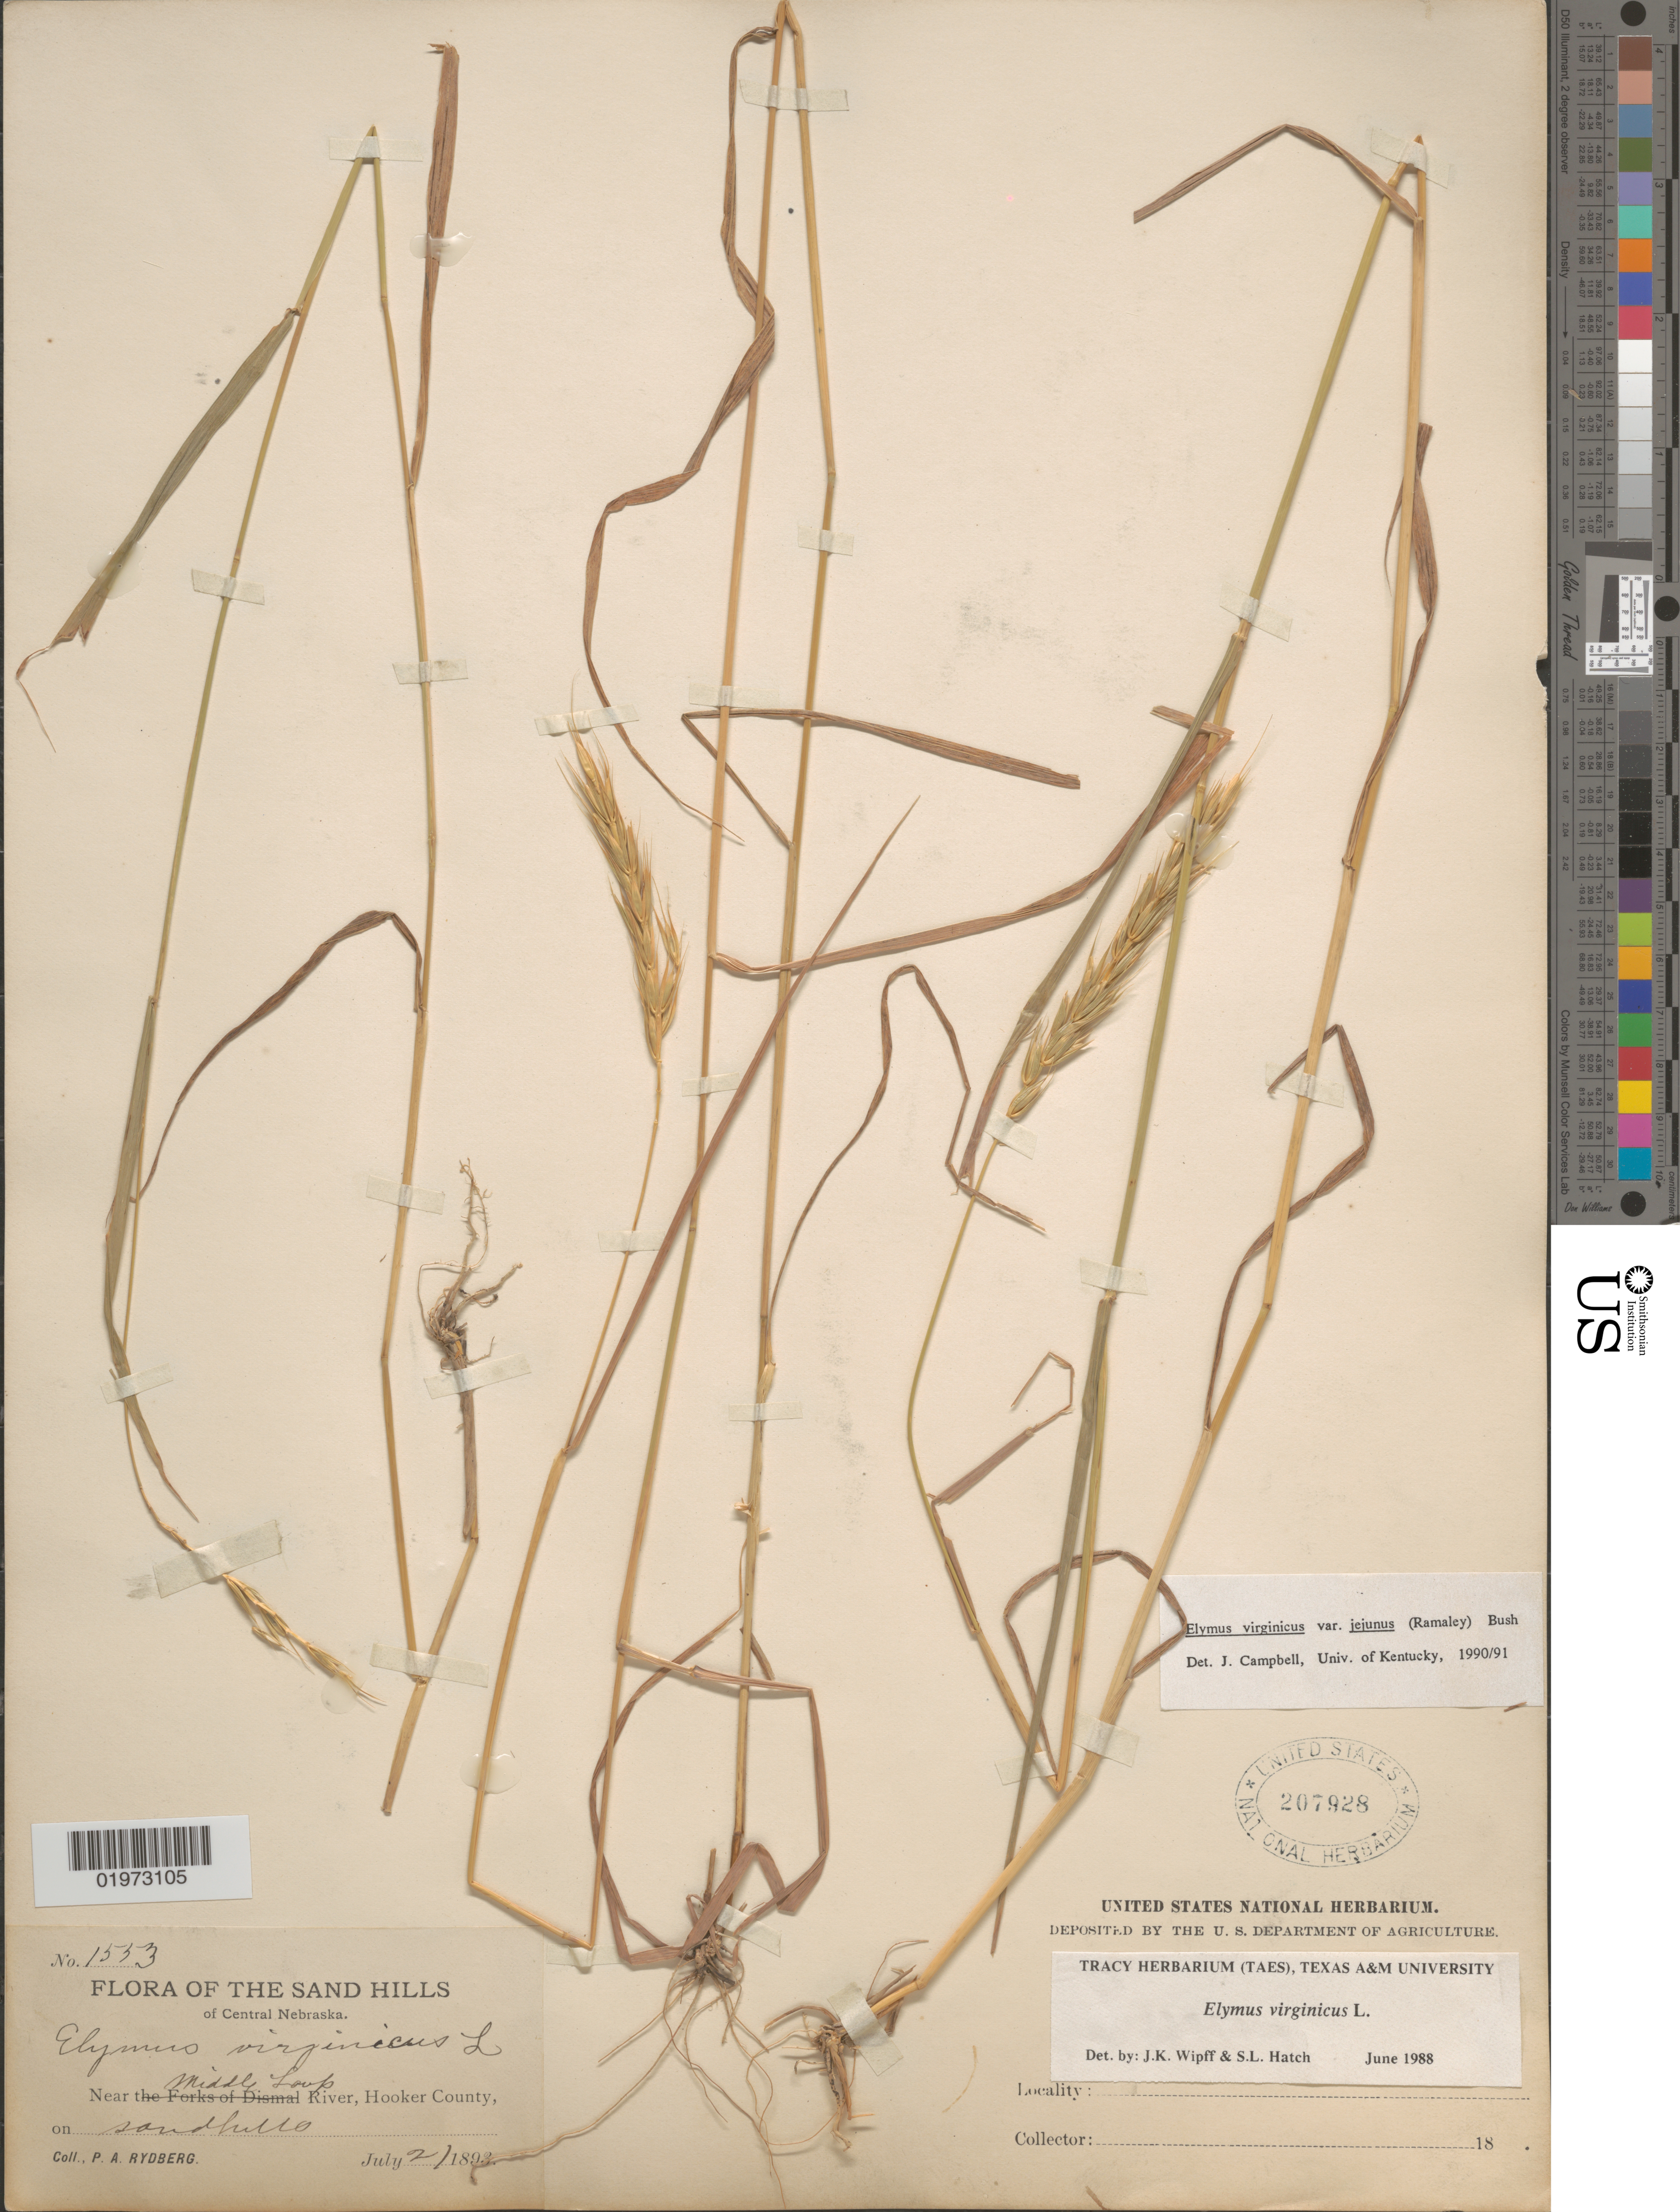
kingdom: Plantae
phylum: Tracheophyta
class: Liliopsida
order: Poales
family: Poaceae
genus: Elymus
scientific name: Elymus virginicus var. virginicus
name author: L.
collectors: P. A. Rydberg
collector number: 1553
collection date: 1893-07-21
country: United States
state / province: Nebraska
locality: The Sand Hills of Central Nebraska. Near the Middle Loop River, Hooker County, on sand hills.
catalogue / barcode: US 207928